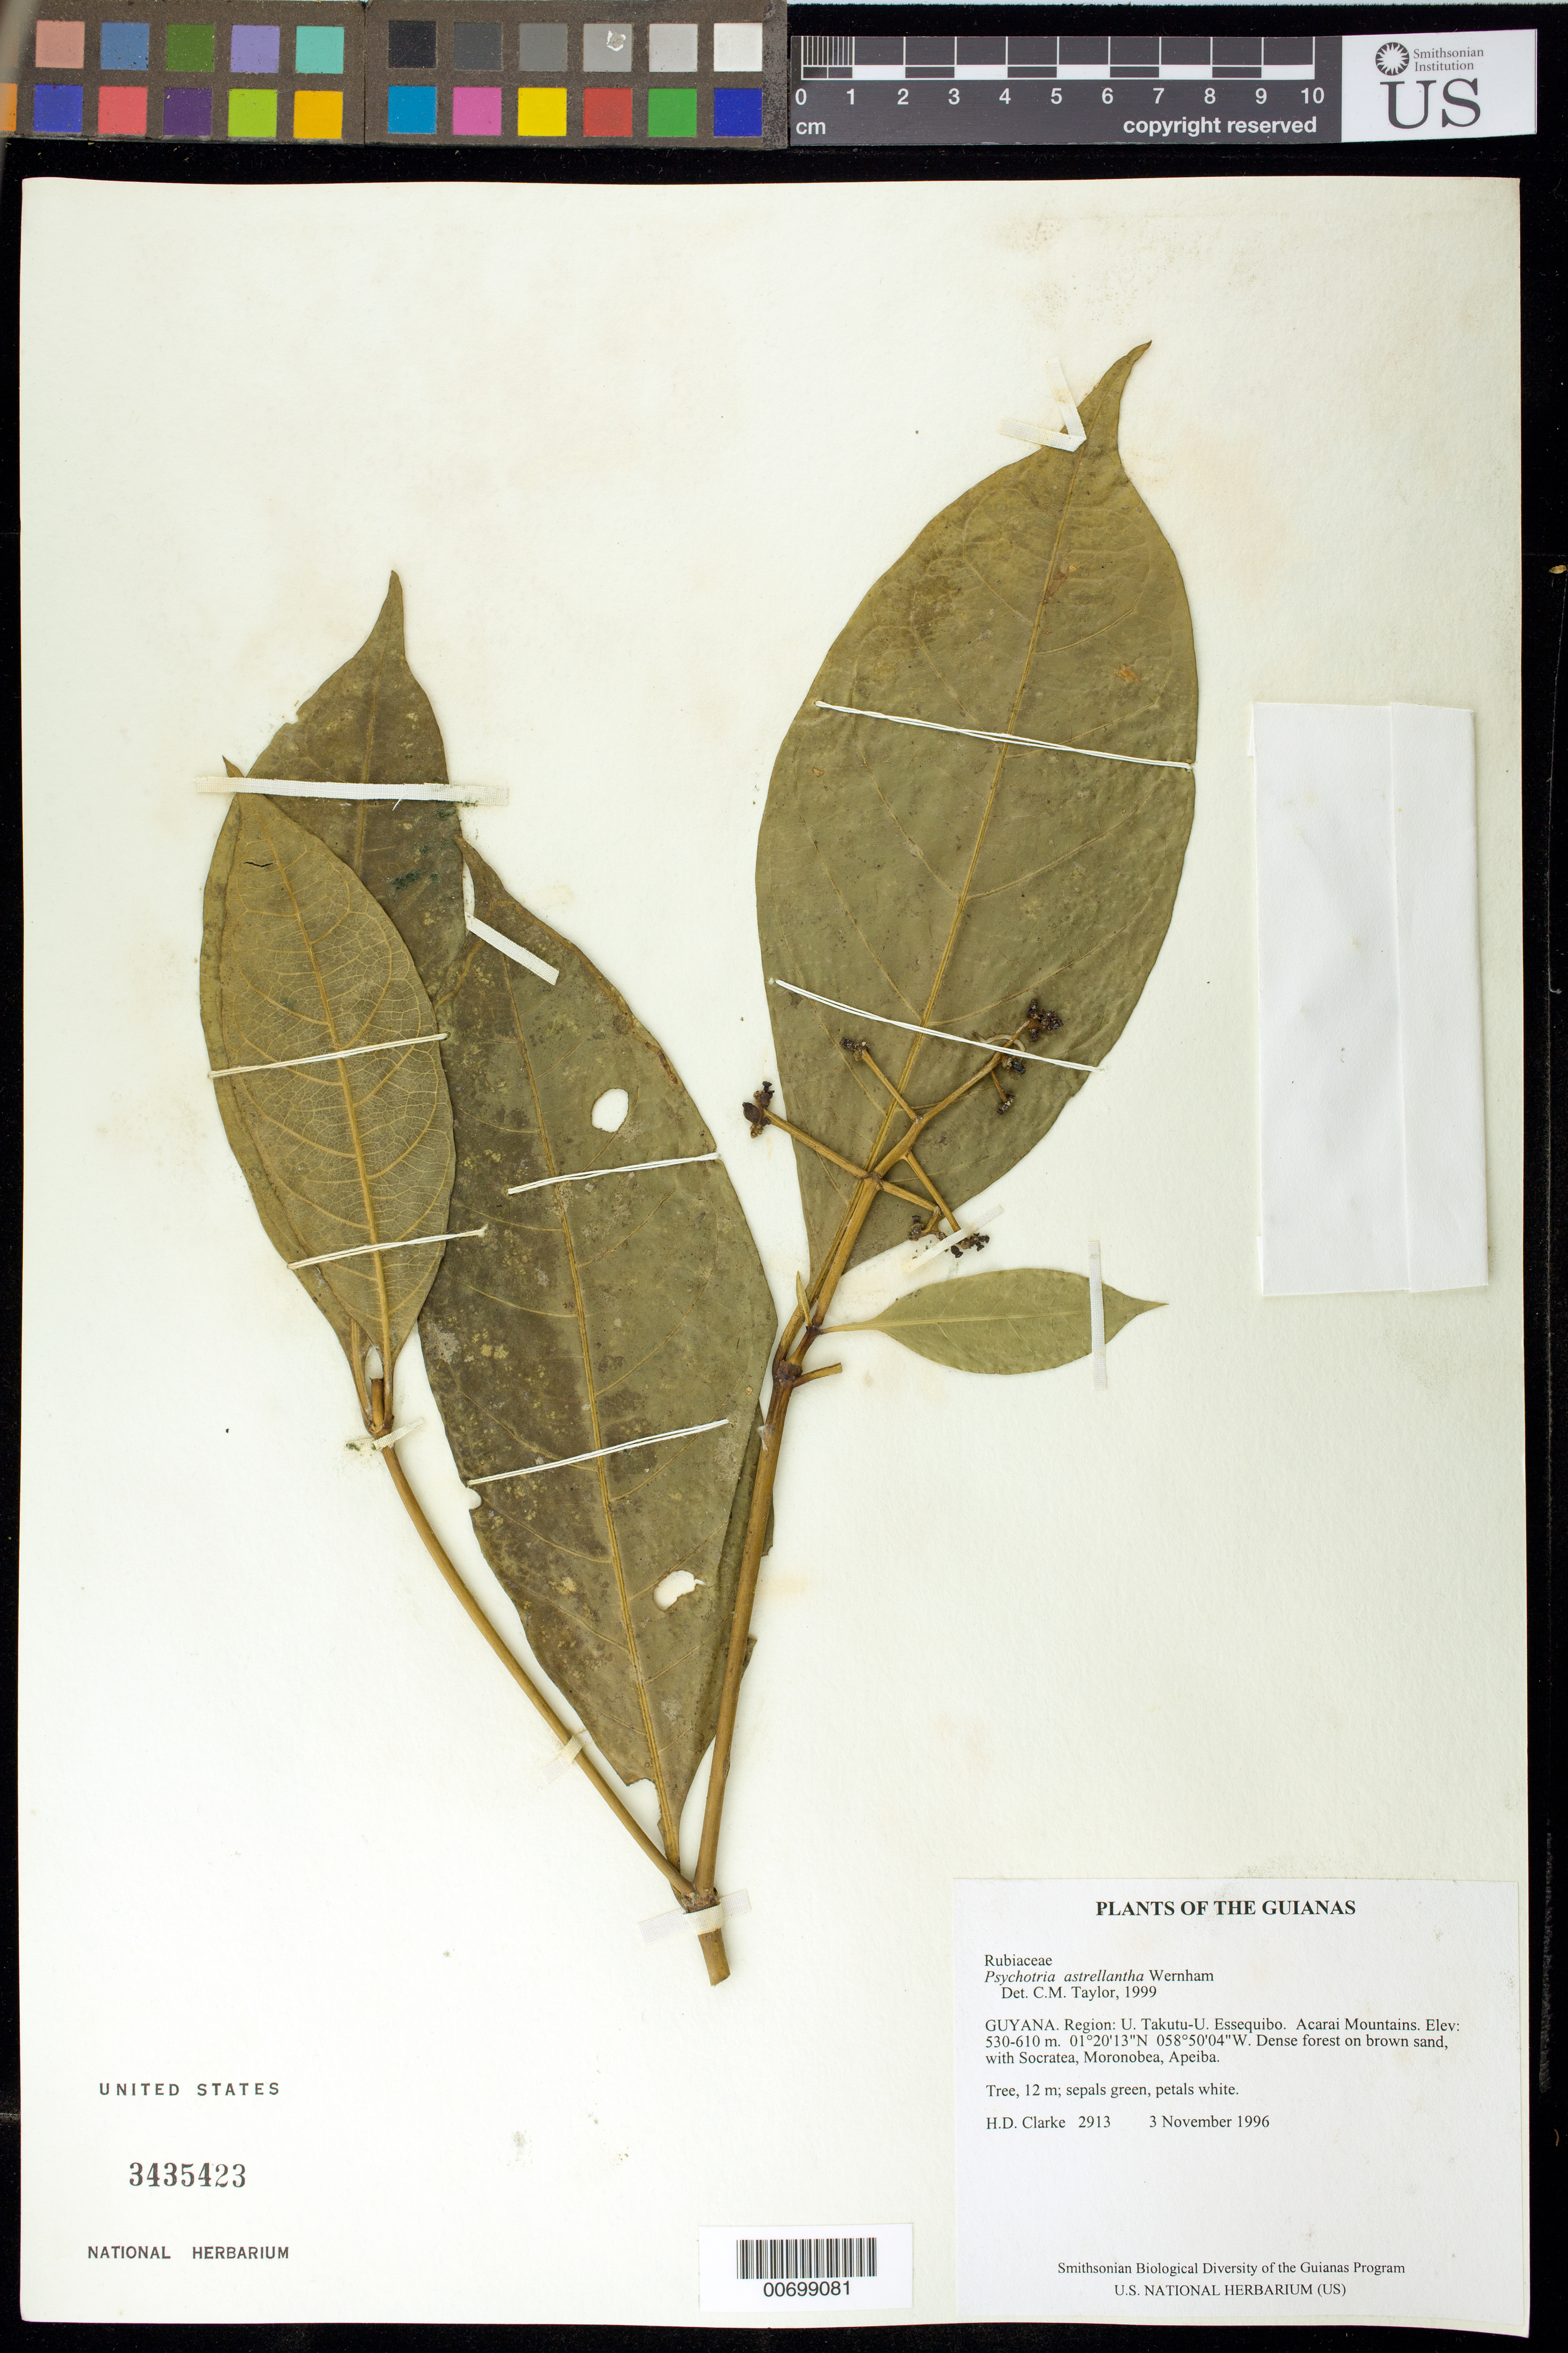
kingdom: Plantae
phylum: Tracheophyta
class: Magnoliopsida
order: Gentianales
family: Rubiaceae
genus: Psychotria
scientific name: Psychotria astrellantha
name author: Wernham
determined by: Taylor, Charlotte M.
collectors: H. D. Clarke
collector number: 2913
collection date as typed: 3 November 1996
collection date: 1996-11-03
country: Guyana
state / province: U. Takutu-U. Essequibo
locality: Acarai Mountains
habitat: Dense forest on brown sand, with Socratea, Moronobea, Apeiba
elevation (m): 530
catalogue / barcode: US 3435423